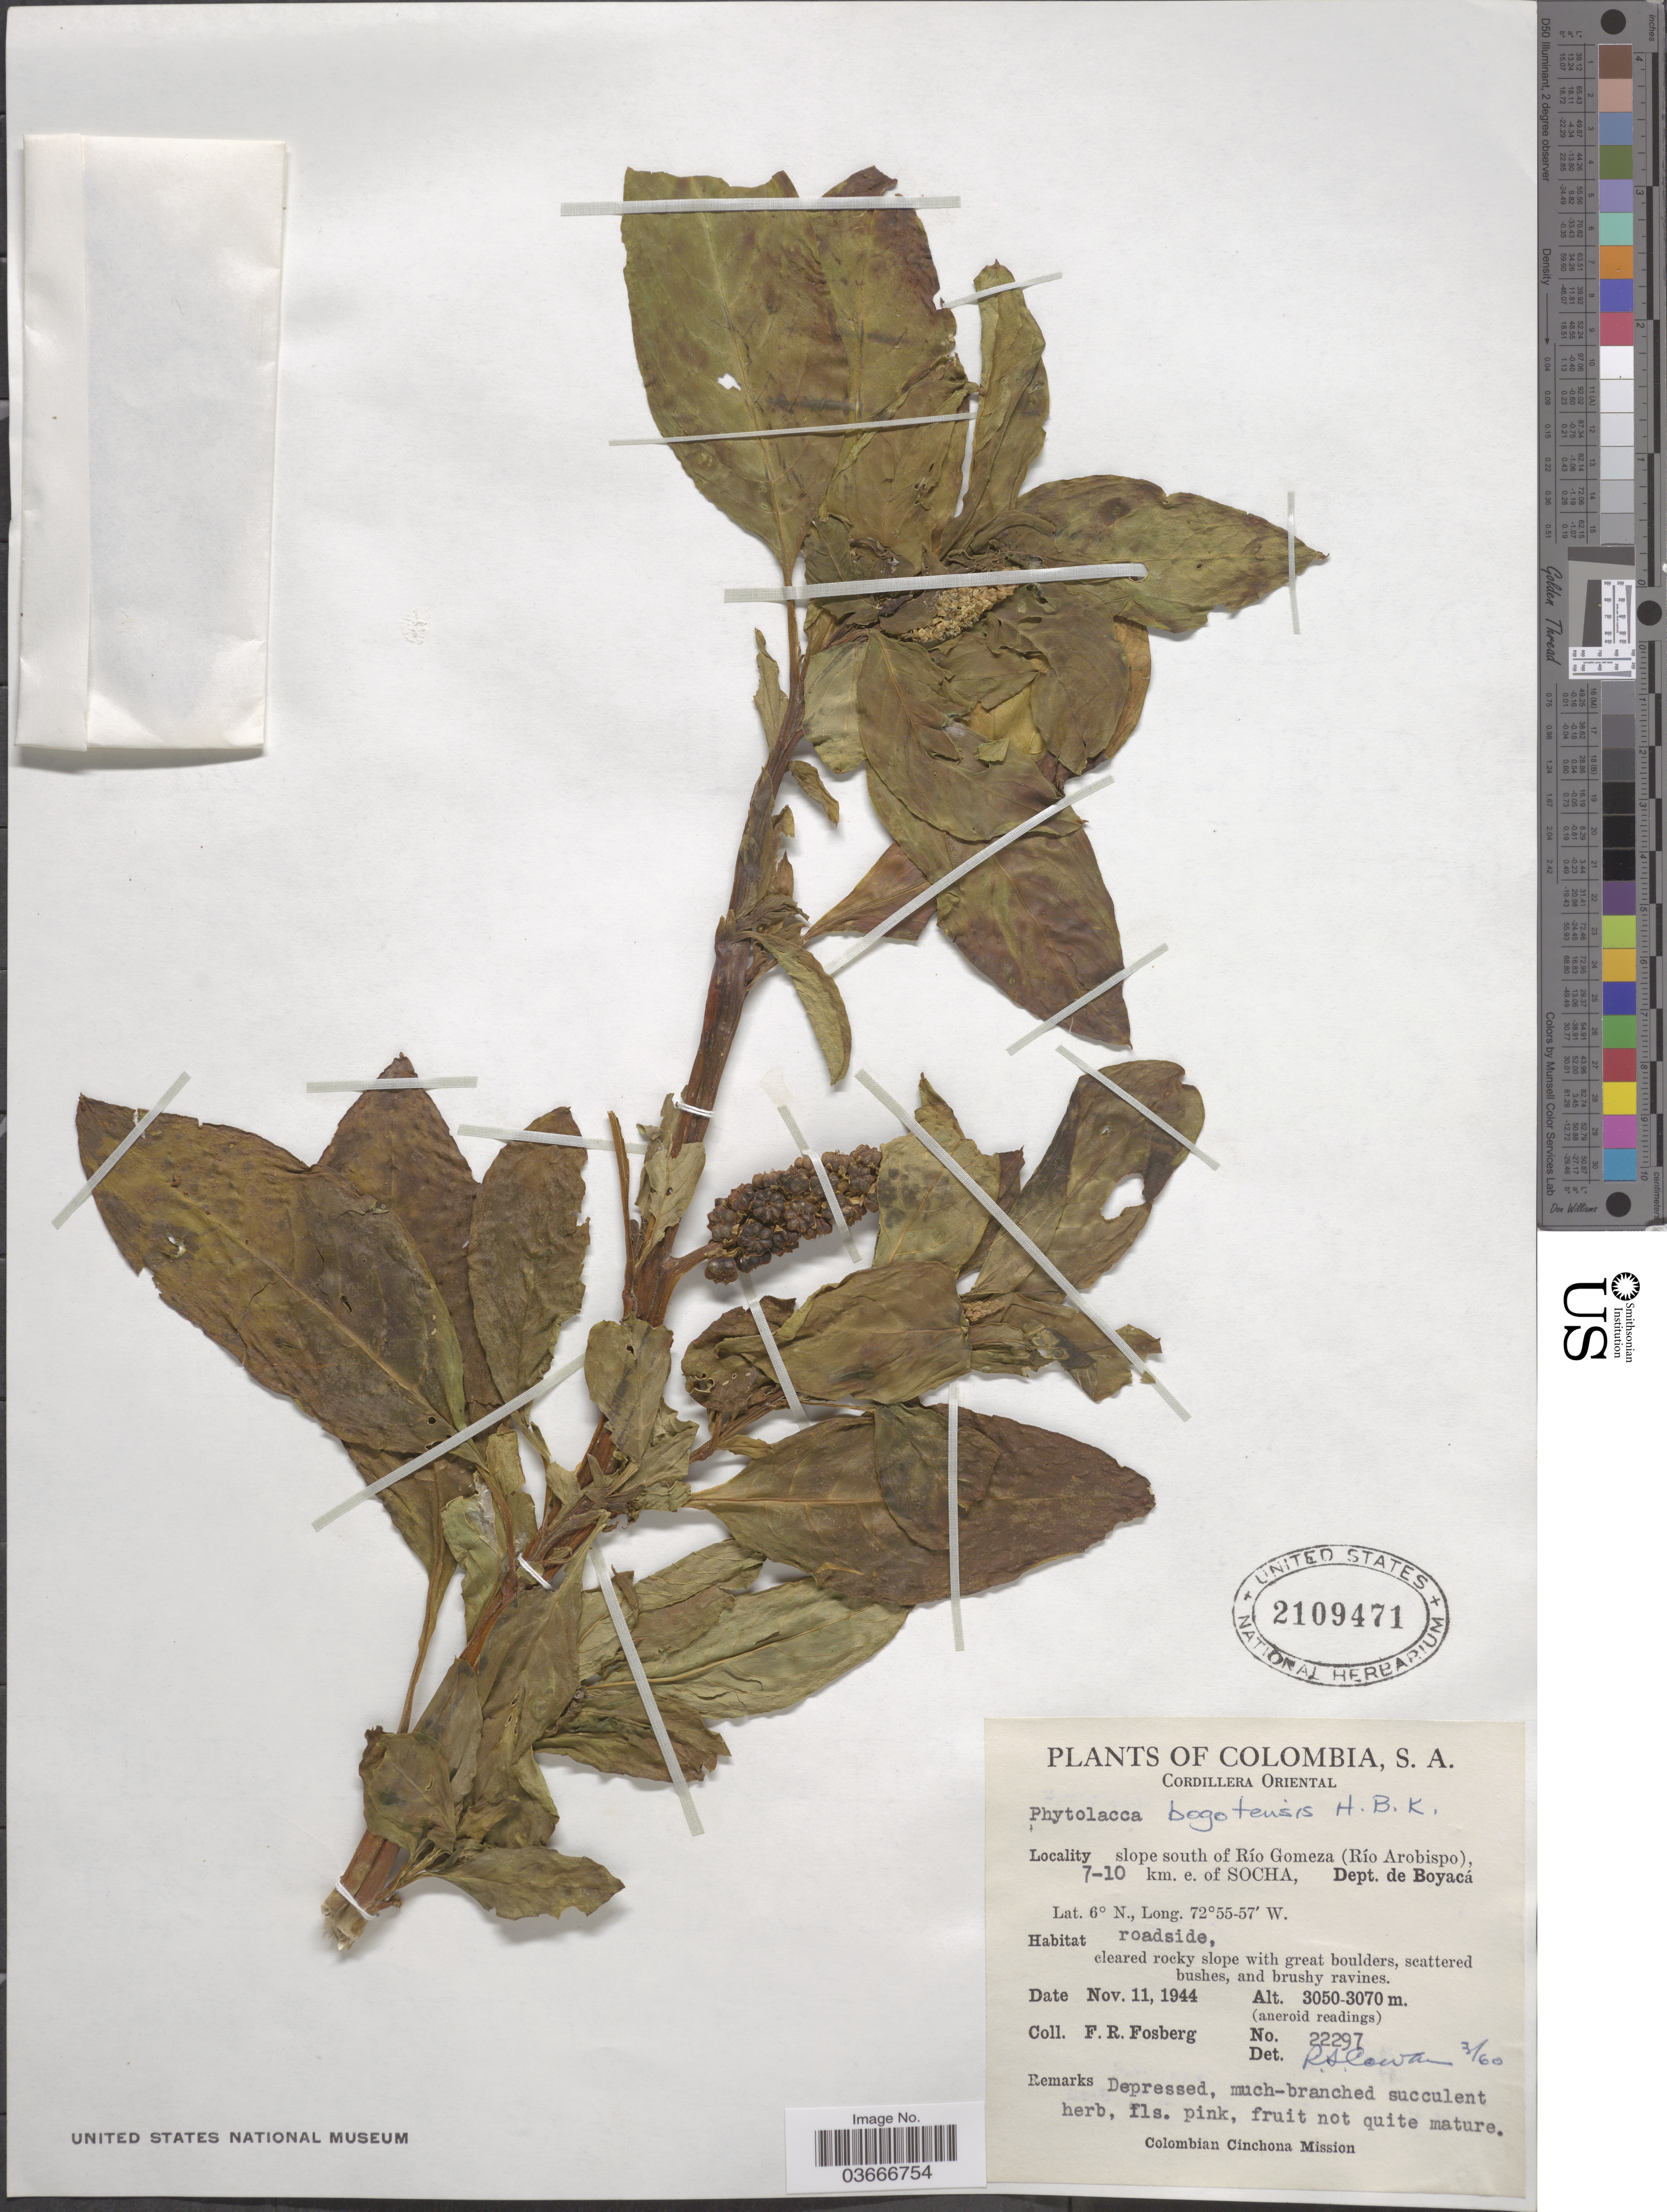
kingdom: Plantae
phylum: Tracheophyta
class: Magnoliopsida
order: Caryophyllales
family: Phytolaccaceae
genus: Phytolacca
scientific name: Phytolacca bogotensis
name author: Kunth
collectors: F. R. Fosberg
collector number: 22297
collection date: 1944-11-11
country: Colombia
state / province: Boyacá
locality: Cordillera Oriental. Slope south of Río Gomeza (Río Arobispo), 7-10 km. e. of Socha, Dept. de Boyacá.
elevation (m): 3050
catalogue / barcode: US 2109471